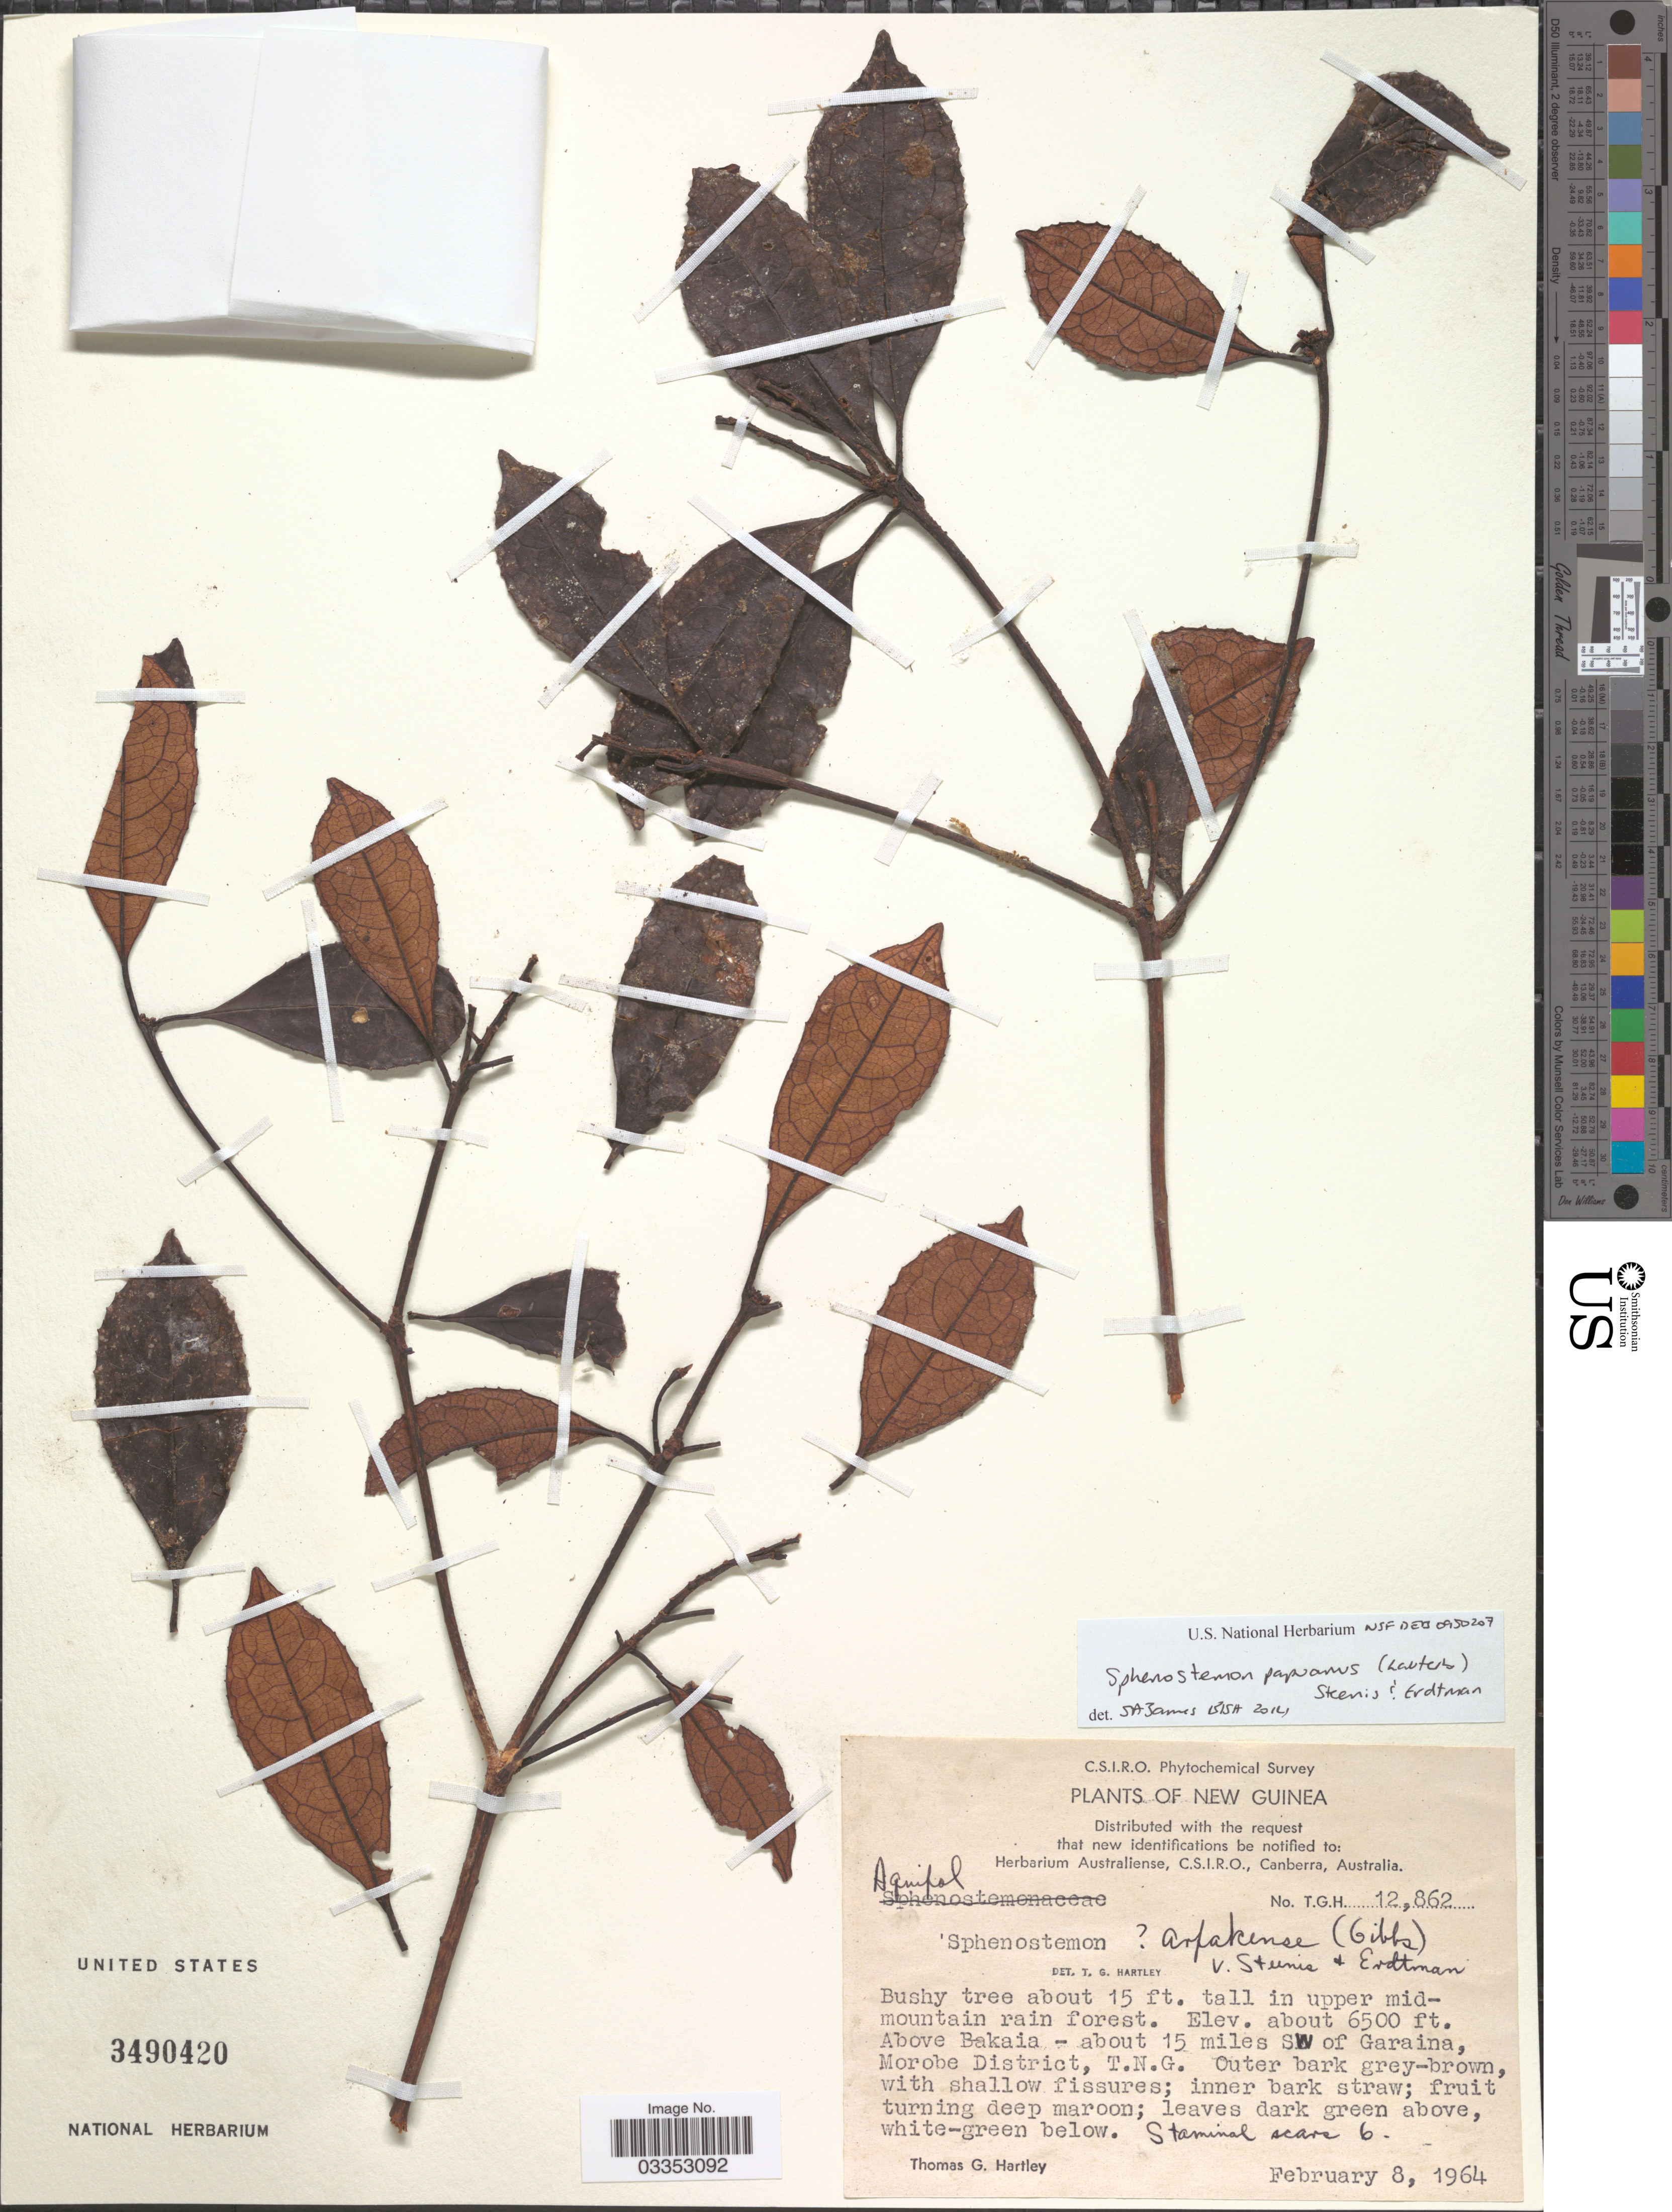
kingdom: Plantae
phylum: Tracheophyta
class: Magnoliopsida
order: Paracryphiales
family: Paracryphiaceae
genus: Sphenostemon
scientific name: Sphenostemon papuanus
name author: (Lauterb.) Steenis & Erdtm.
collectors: T. G. Hartley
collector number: T.G.H. 12862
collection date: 1964-02-08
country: Papua New Guinea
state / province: Morobe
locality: New Guinea. Above Bakaia - about 15 miles SW of Garaina, Morobe District, T.N.G.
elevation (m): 1981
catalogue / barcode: US 3490420